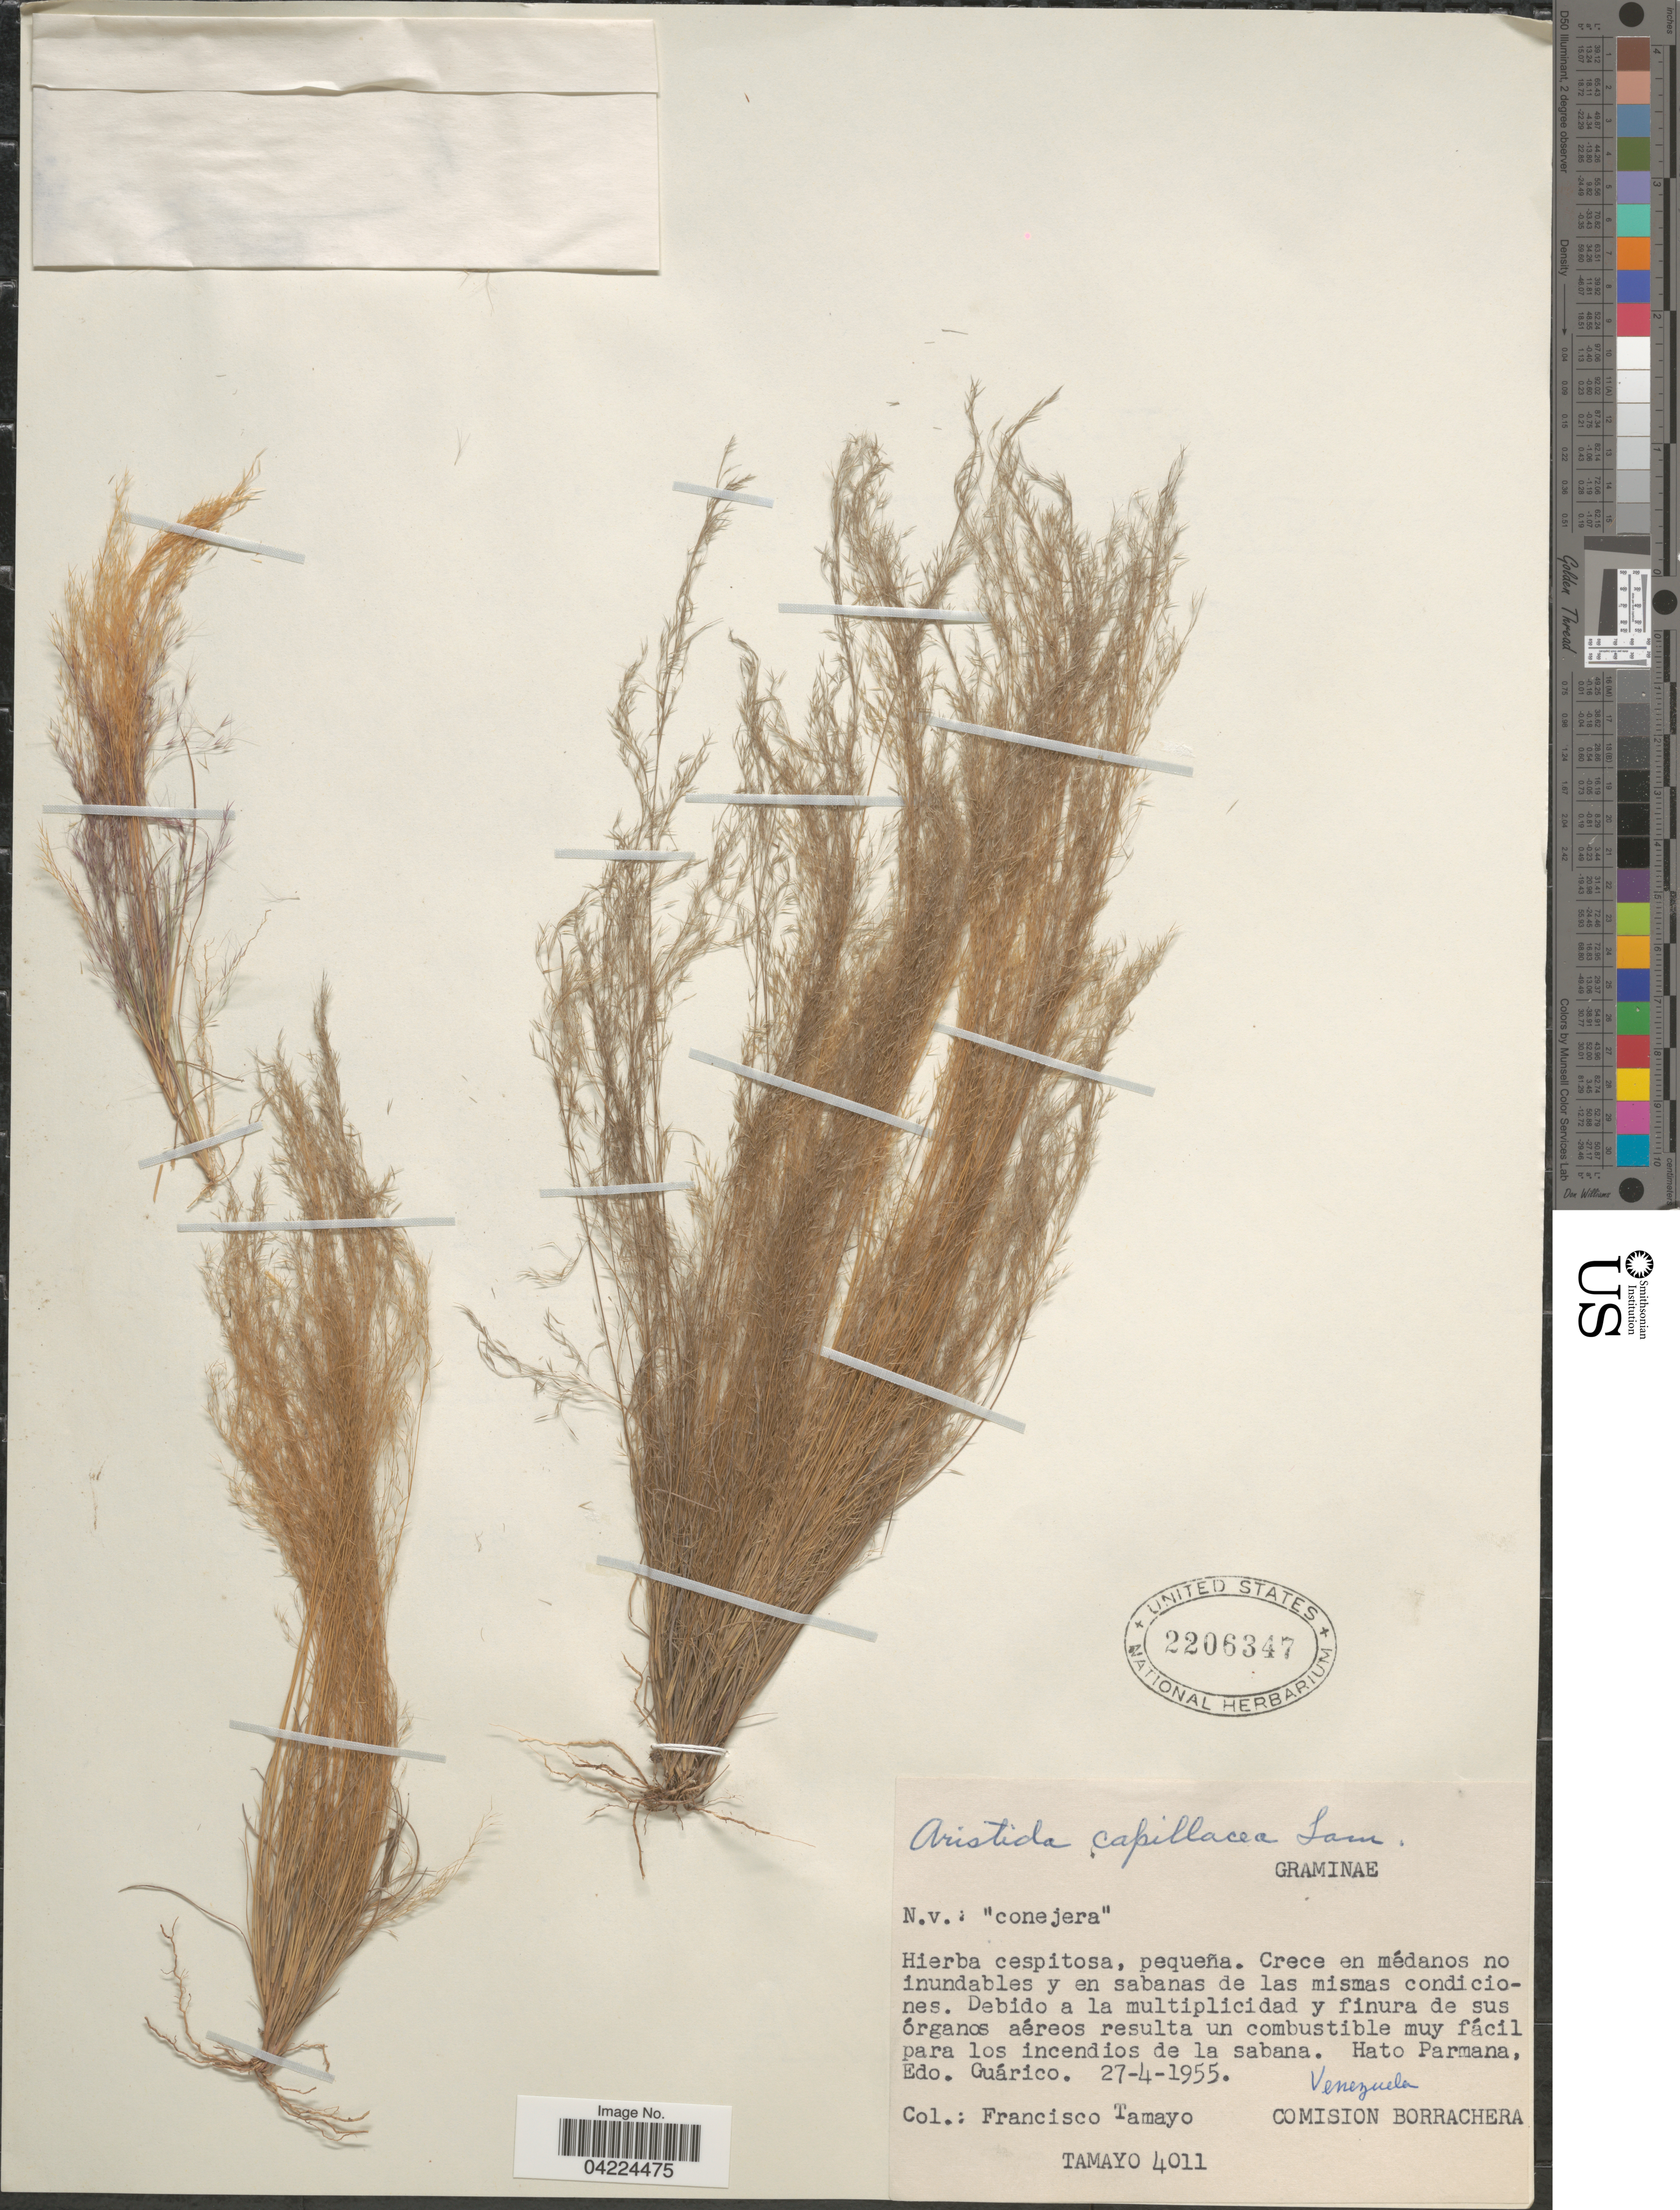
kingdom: Plantae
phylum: Tracheophyta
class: Liliopsida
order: Poales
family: Poaceae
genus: Aristida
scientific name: Aristida capillacea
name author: Lam.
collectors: F. Tamayo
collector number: Tamayo4011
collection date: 1955-04-27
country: Venezuela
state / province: Guarico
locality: Hato Parmana.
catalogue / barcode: US 2206347